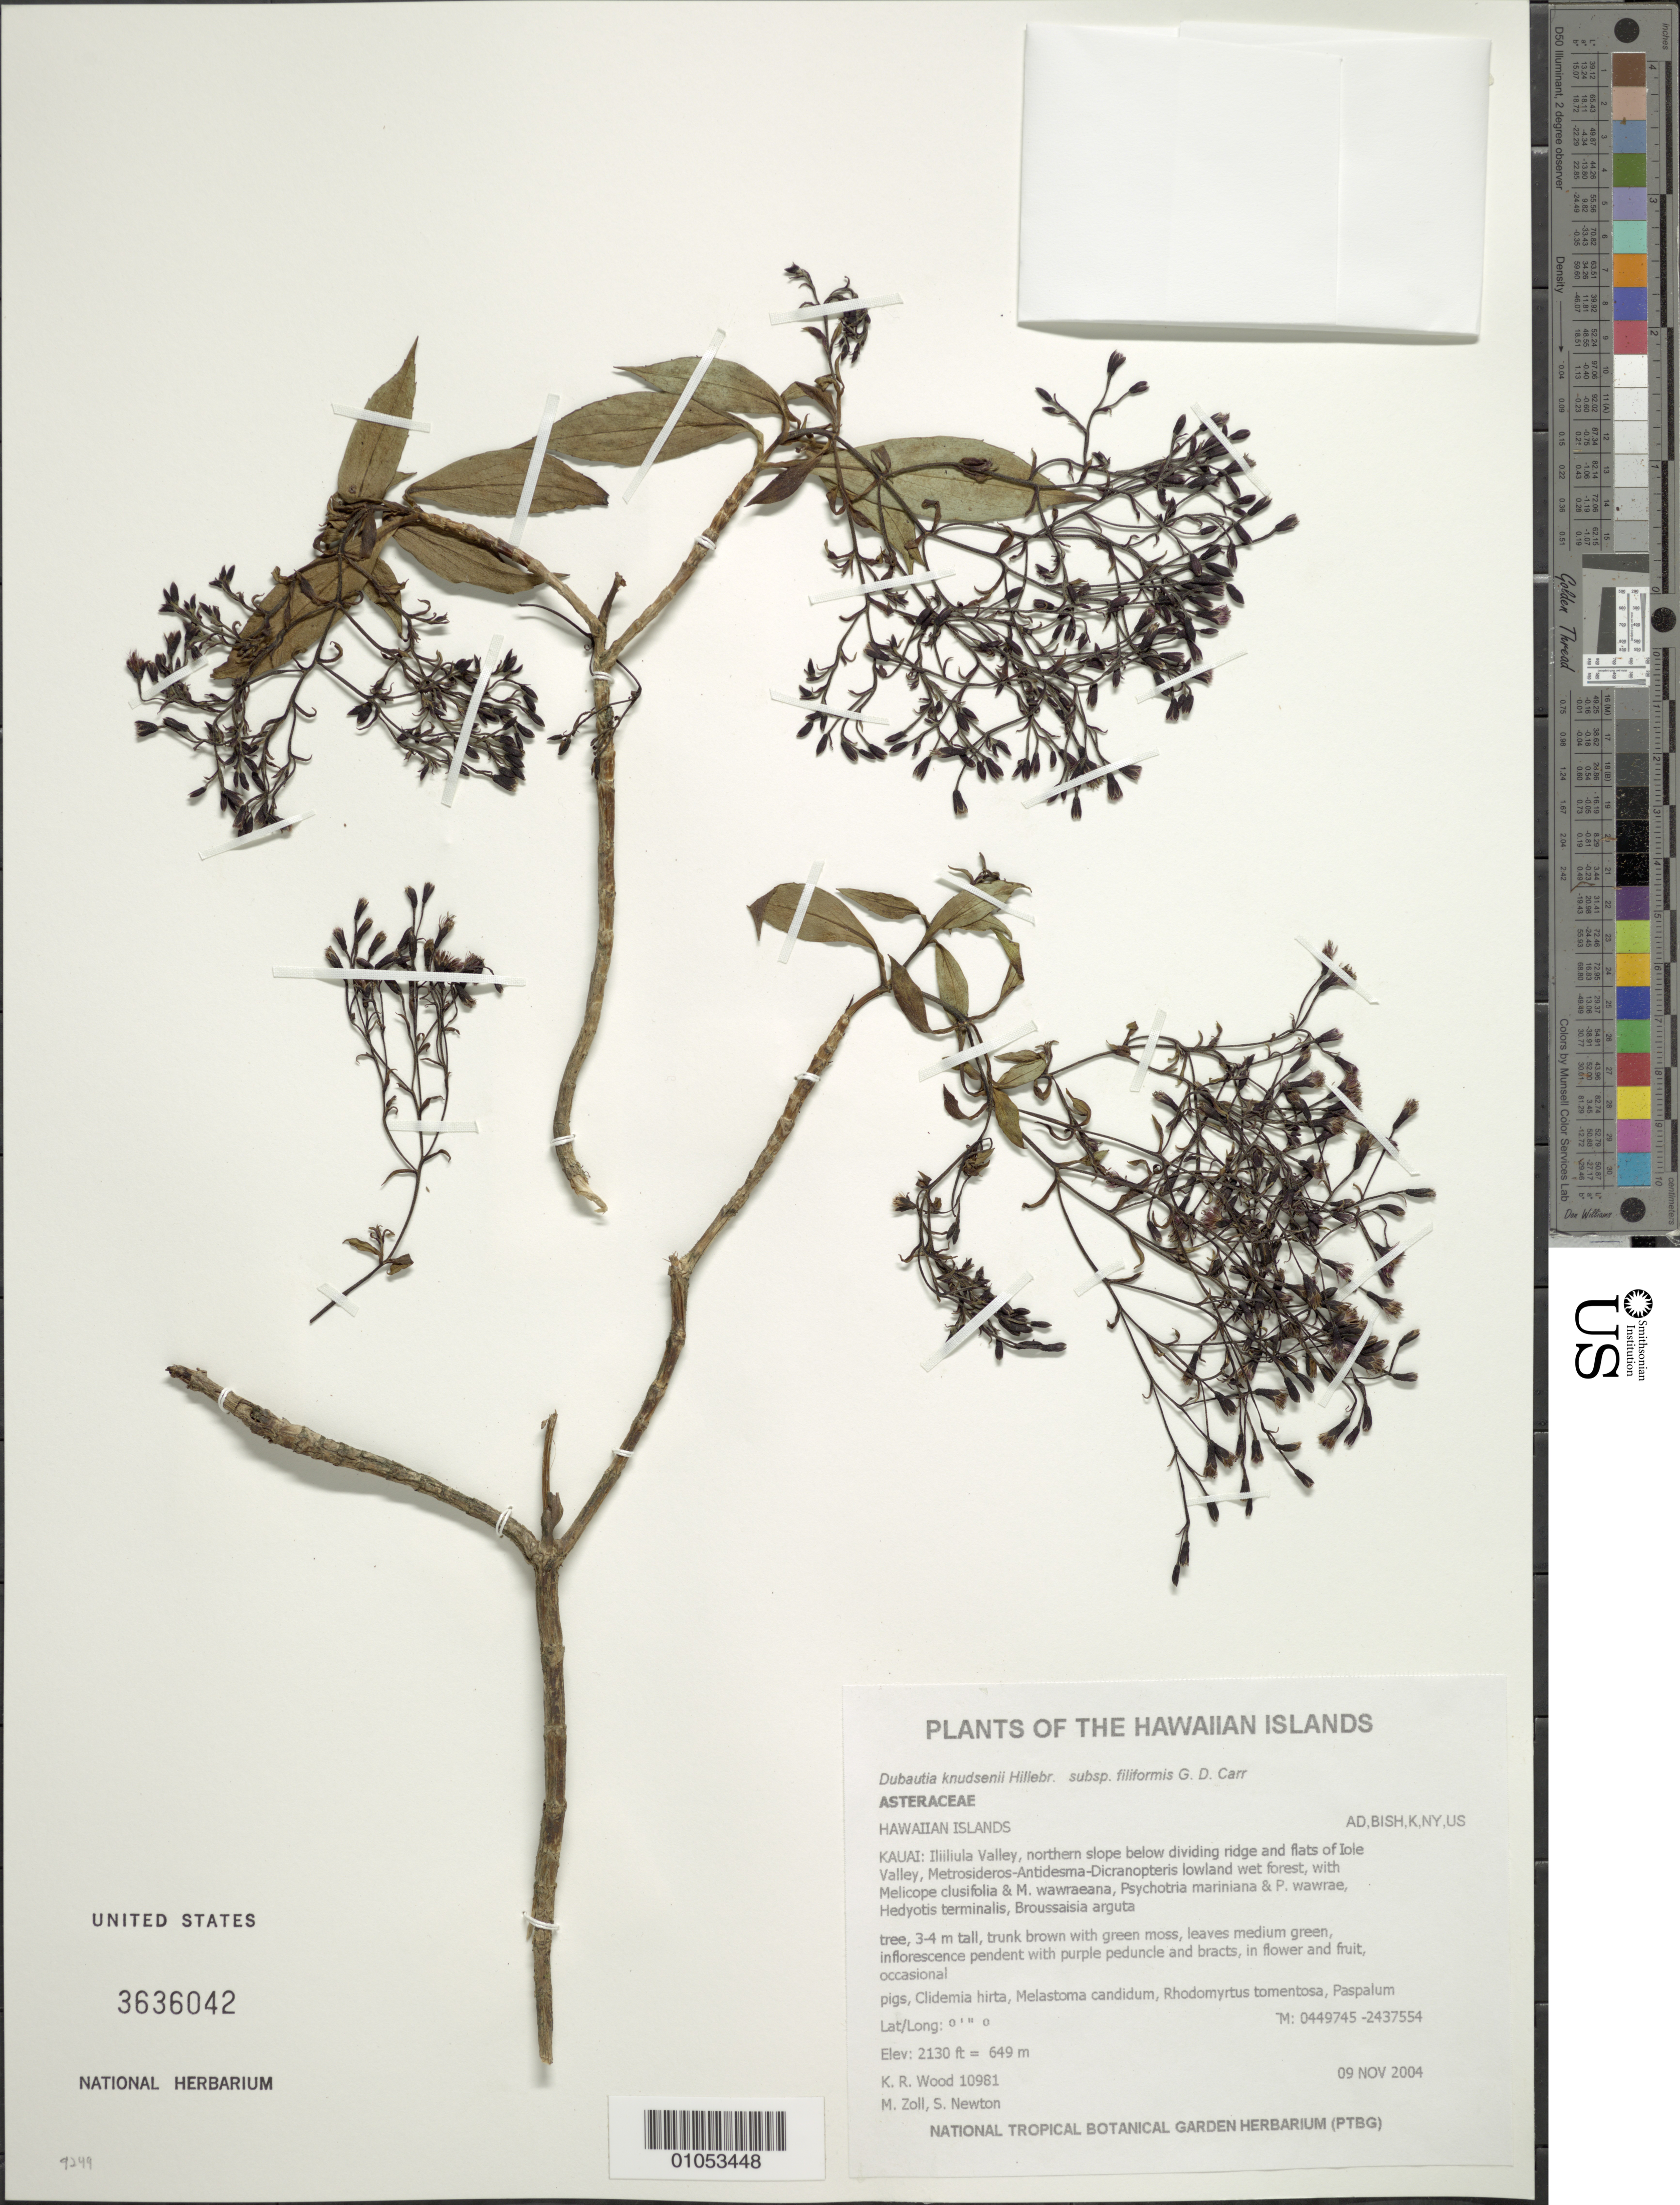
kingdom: Plantae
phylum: Tracheophyta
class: Magnoliopsida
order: Asterales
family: Asteraceae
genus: Dubautia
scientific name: Dubautia knudsenii subsp. filiformis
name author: G.D. Carr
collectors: K. R. Wood, M. Zoll & S. Newton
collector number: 10981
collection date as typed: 9 Nov 2004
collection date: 2004-11-09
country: United States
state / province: Hawaii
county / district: Kauai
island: Kaua'i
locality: Iliiliula Valley, northern slope below dividing ridge and flats of Iole Valley.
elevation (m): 649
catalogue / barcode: US 3636042